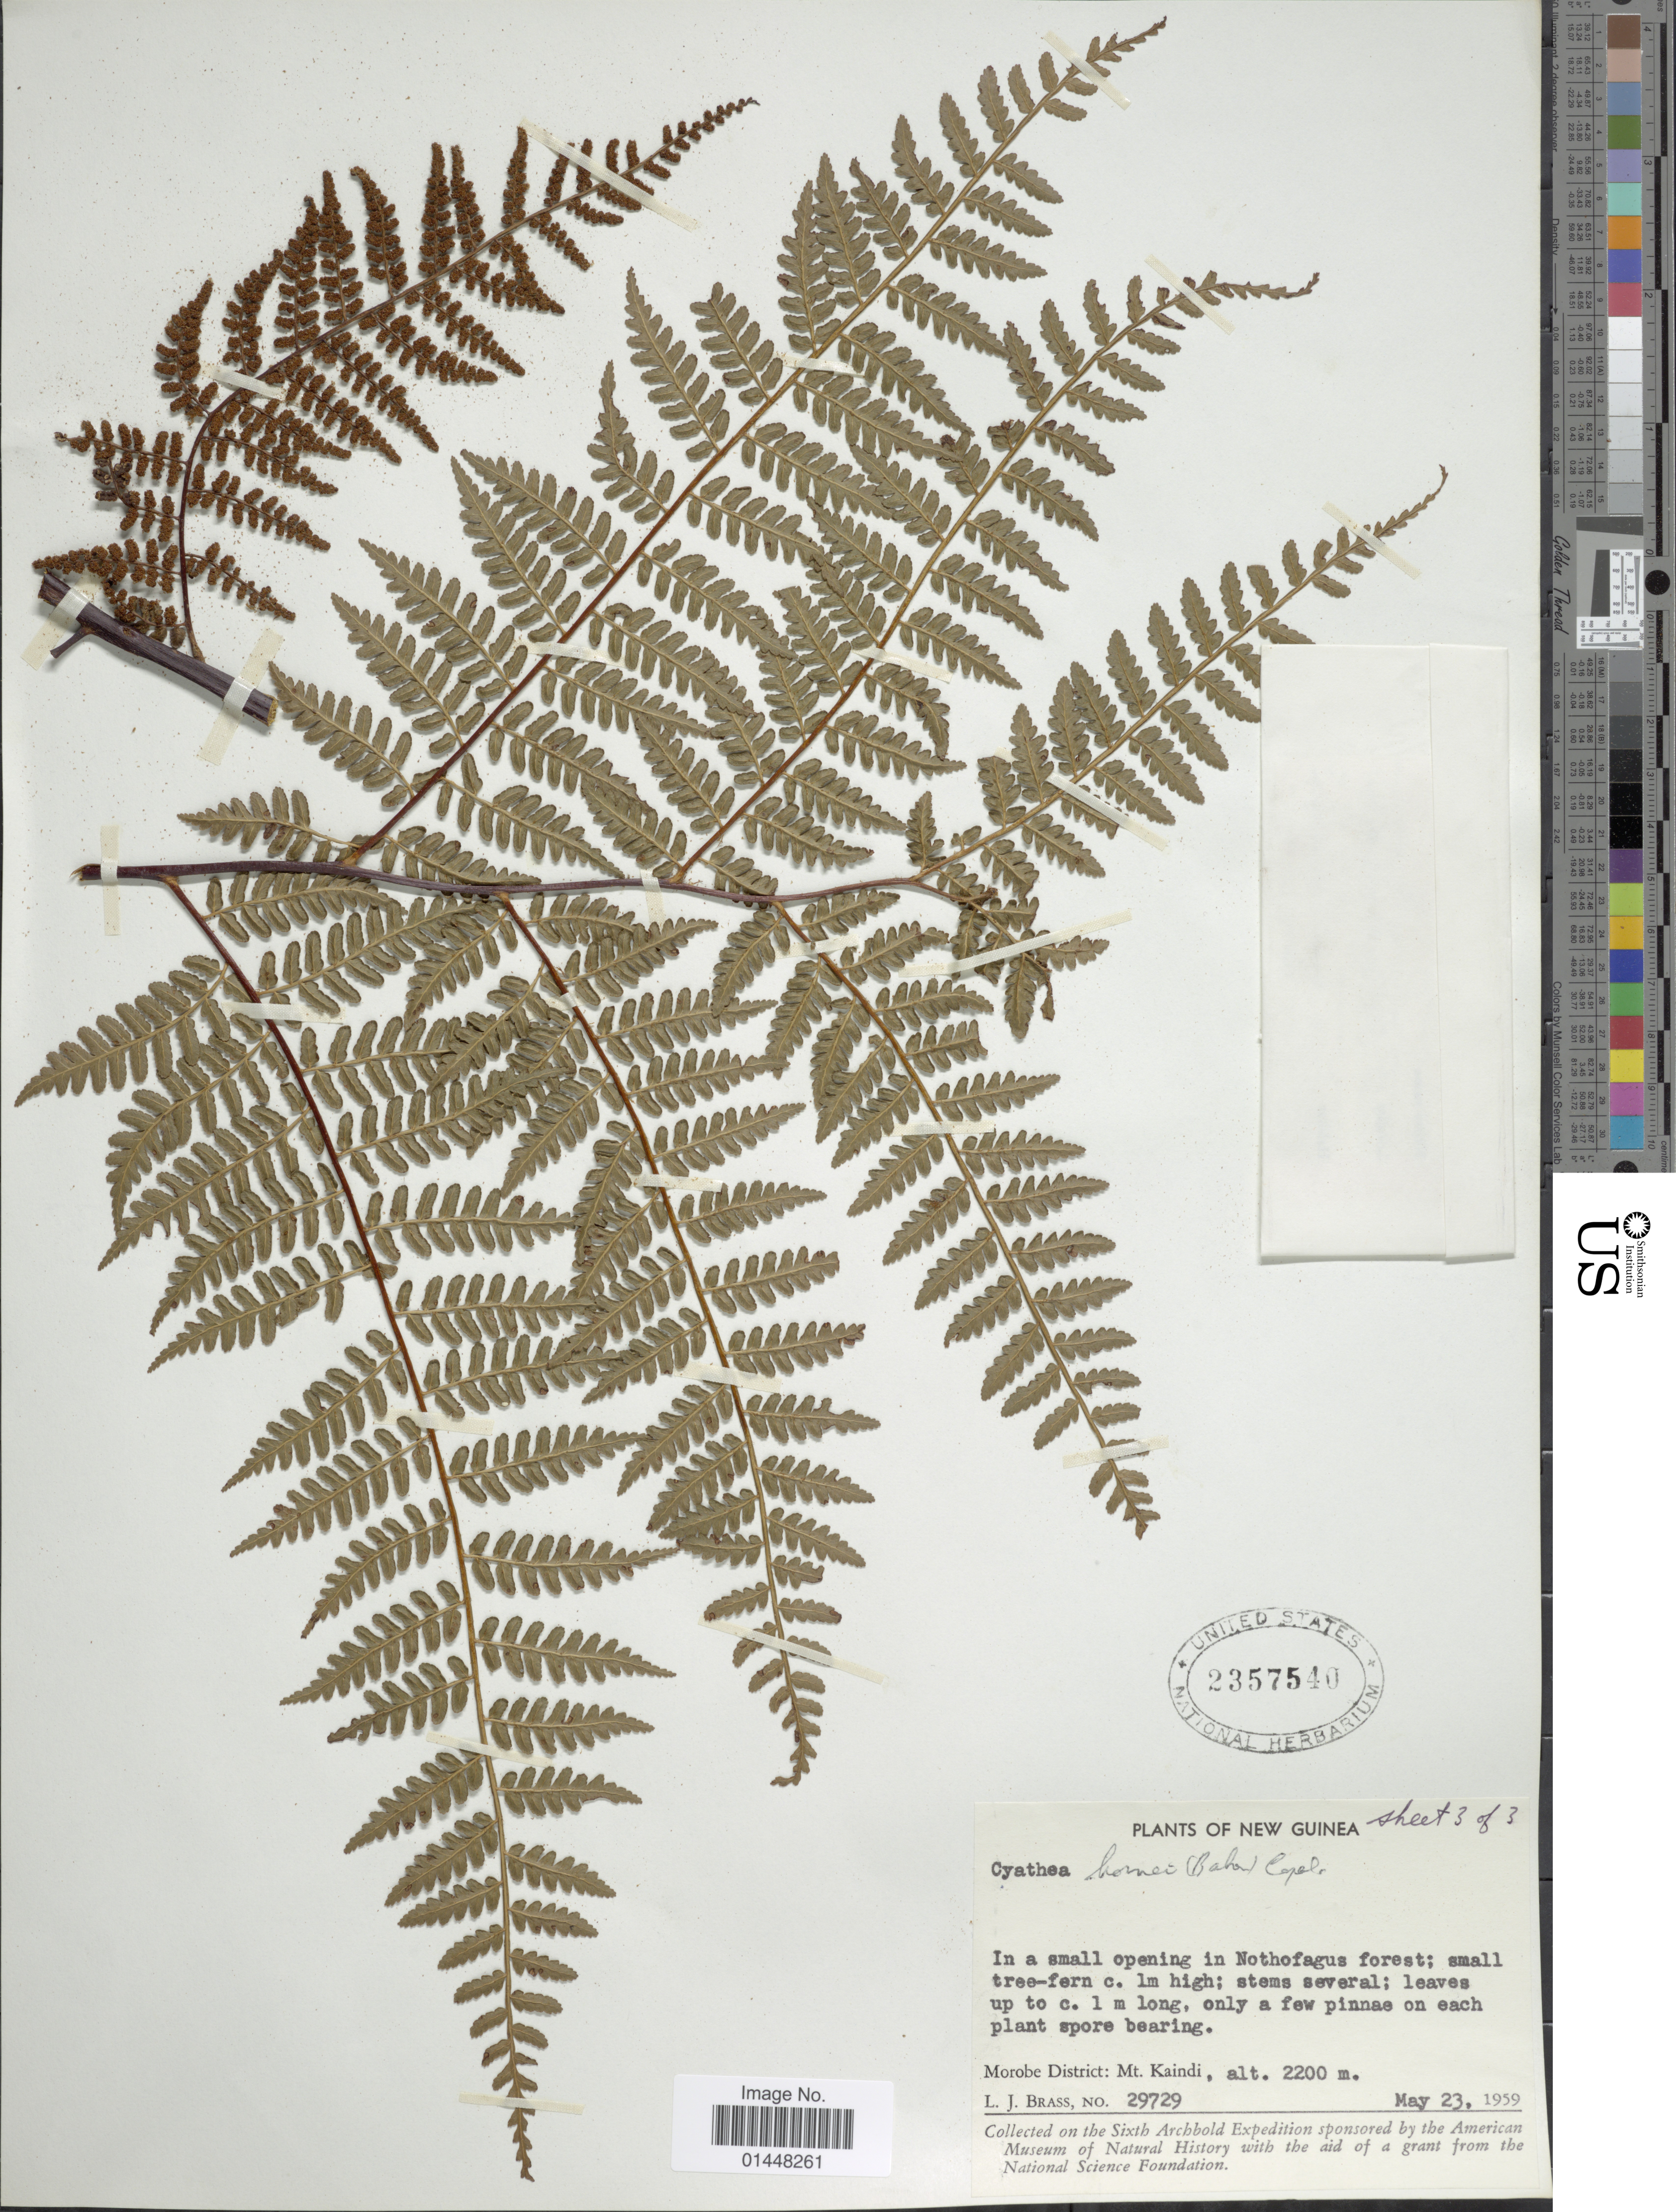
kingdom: Plantae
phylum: Tracheophyta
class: Polypodiopsida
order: Cyatheales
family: Cyatheaceae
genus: Gymnosphaera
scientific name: Gymnosphaera hornei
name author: (Baker) Copel.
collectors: L. J. Brass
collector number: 29729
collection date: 1959-05-23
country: Papua New Guinea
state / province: Morobe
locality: New Guinea. Morobe District: Mt. Kaindi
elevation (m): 2200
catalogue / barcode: US 2357540